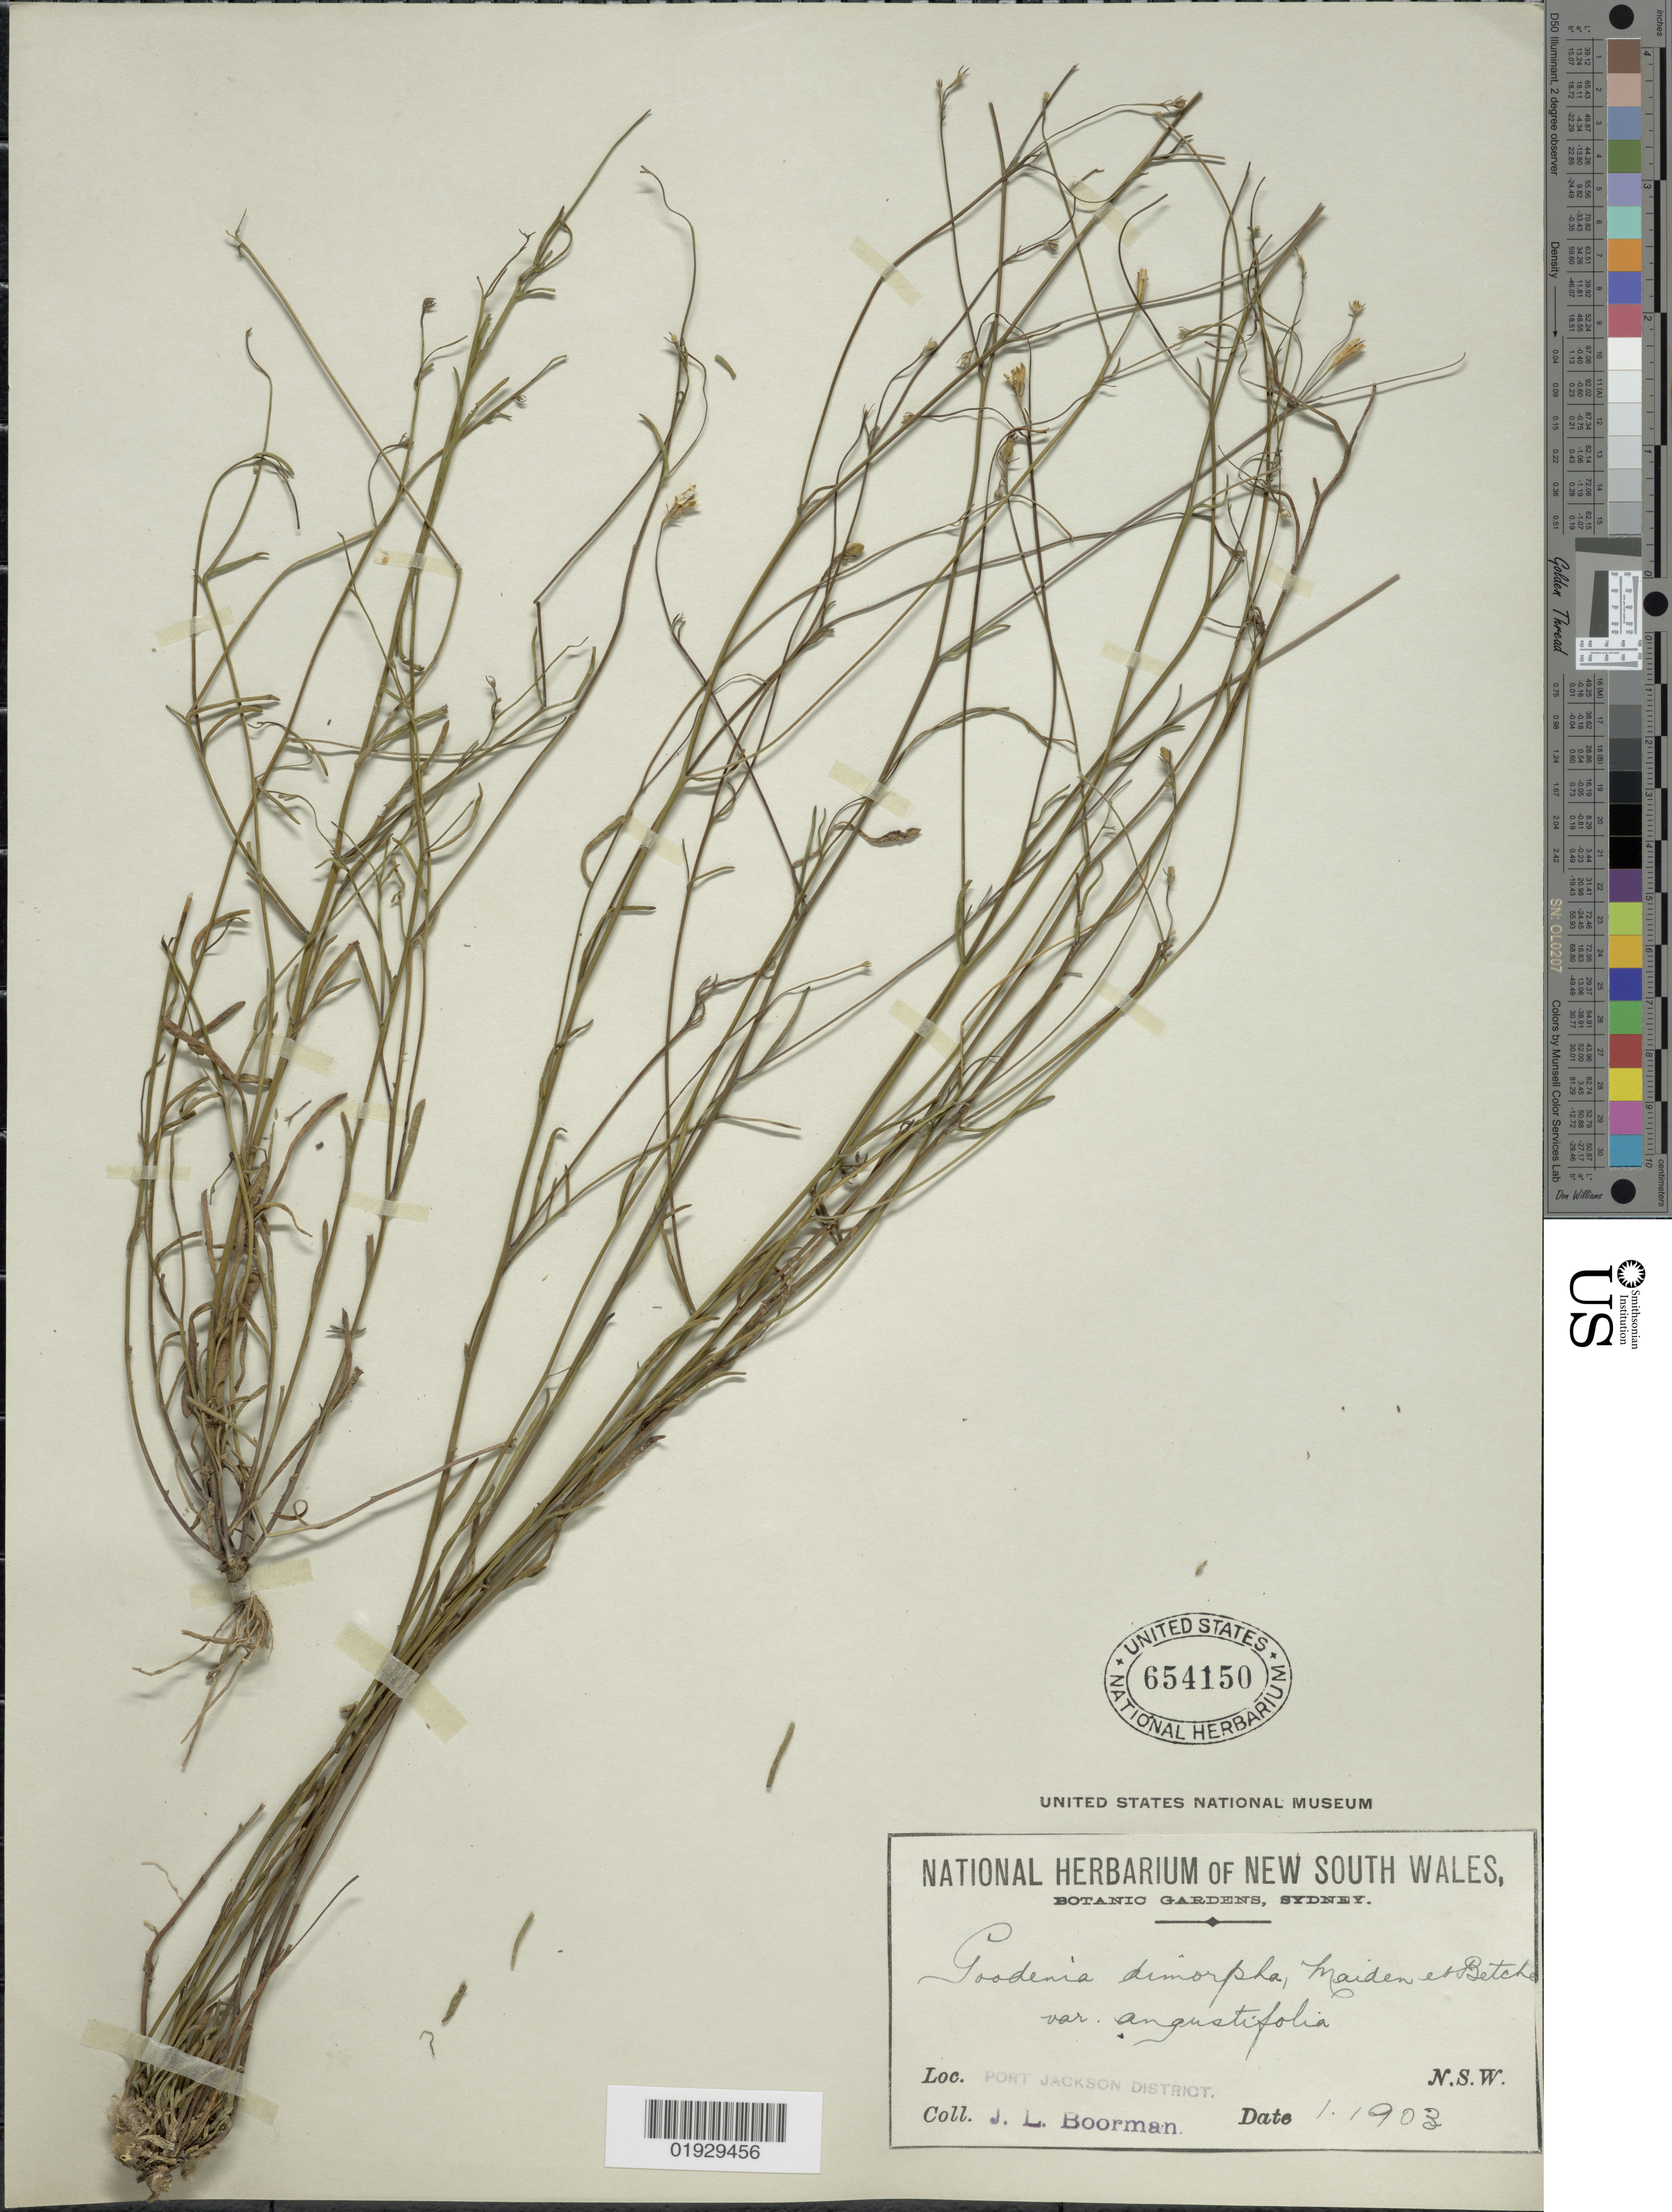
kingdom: Plantae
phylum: Tracheophyta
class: Magnoliopsida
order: Asterales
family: Goodeniaceae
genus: Goodenia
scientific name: Goodenia dimorpha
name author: Maiden & Betche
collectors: J. Boorman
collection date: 1903-01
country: Australia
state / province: New South Wales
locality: Port Jackson District, N.S.W.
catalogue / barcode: US 654150